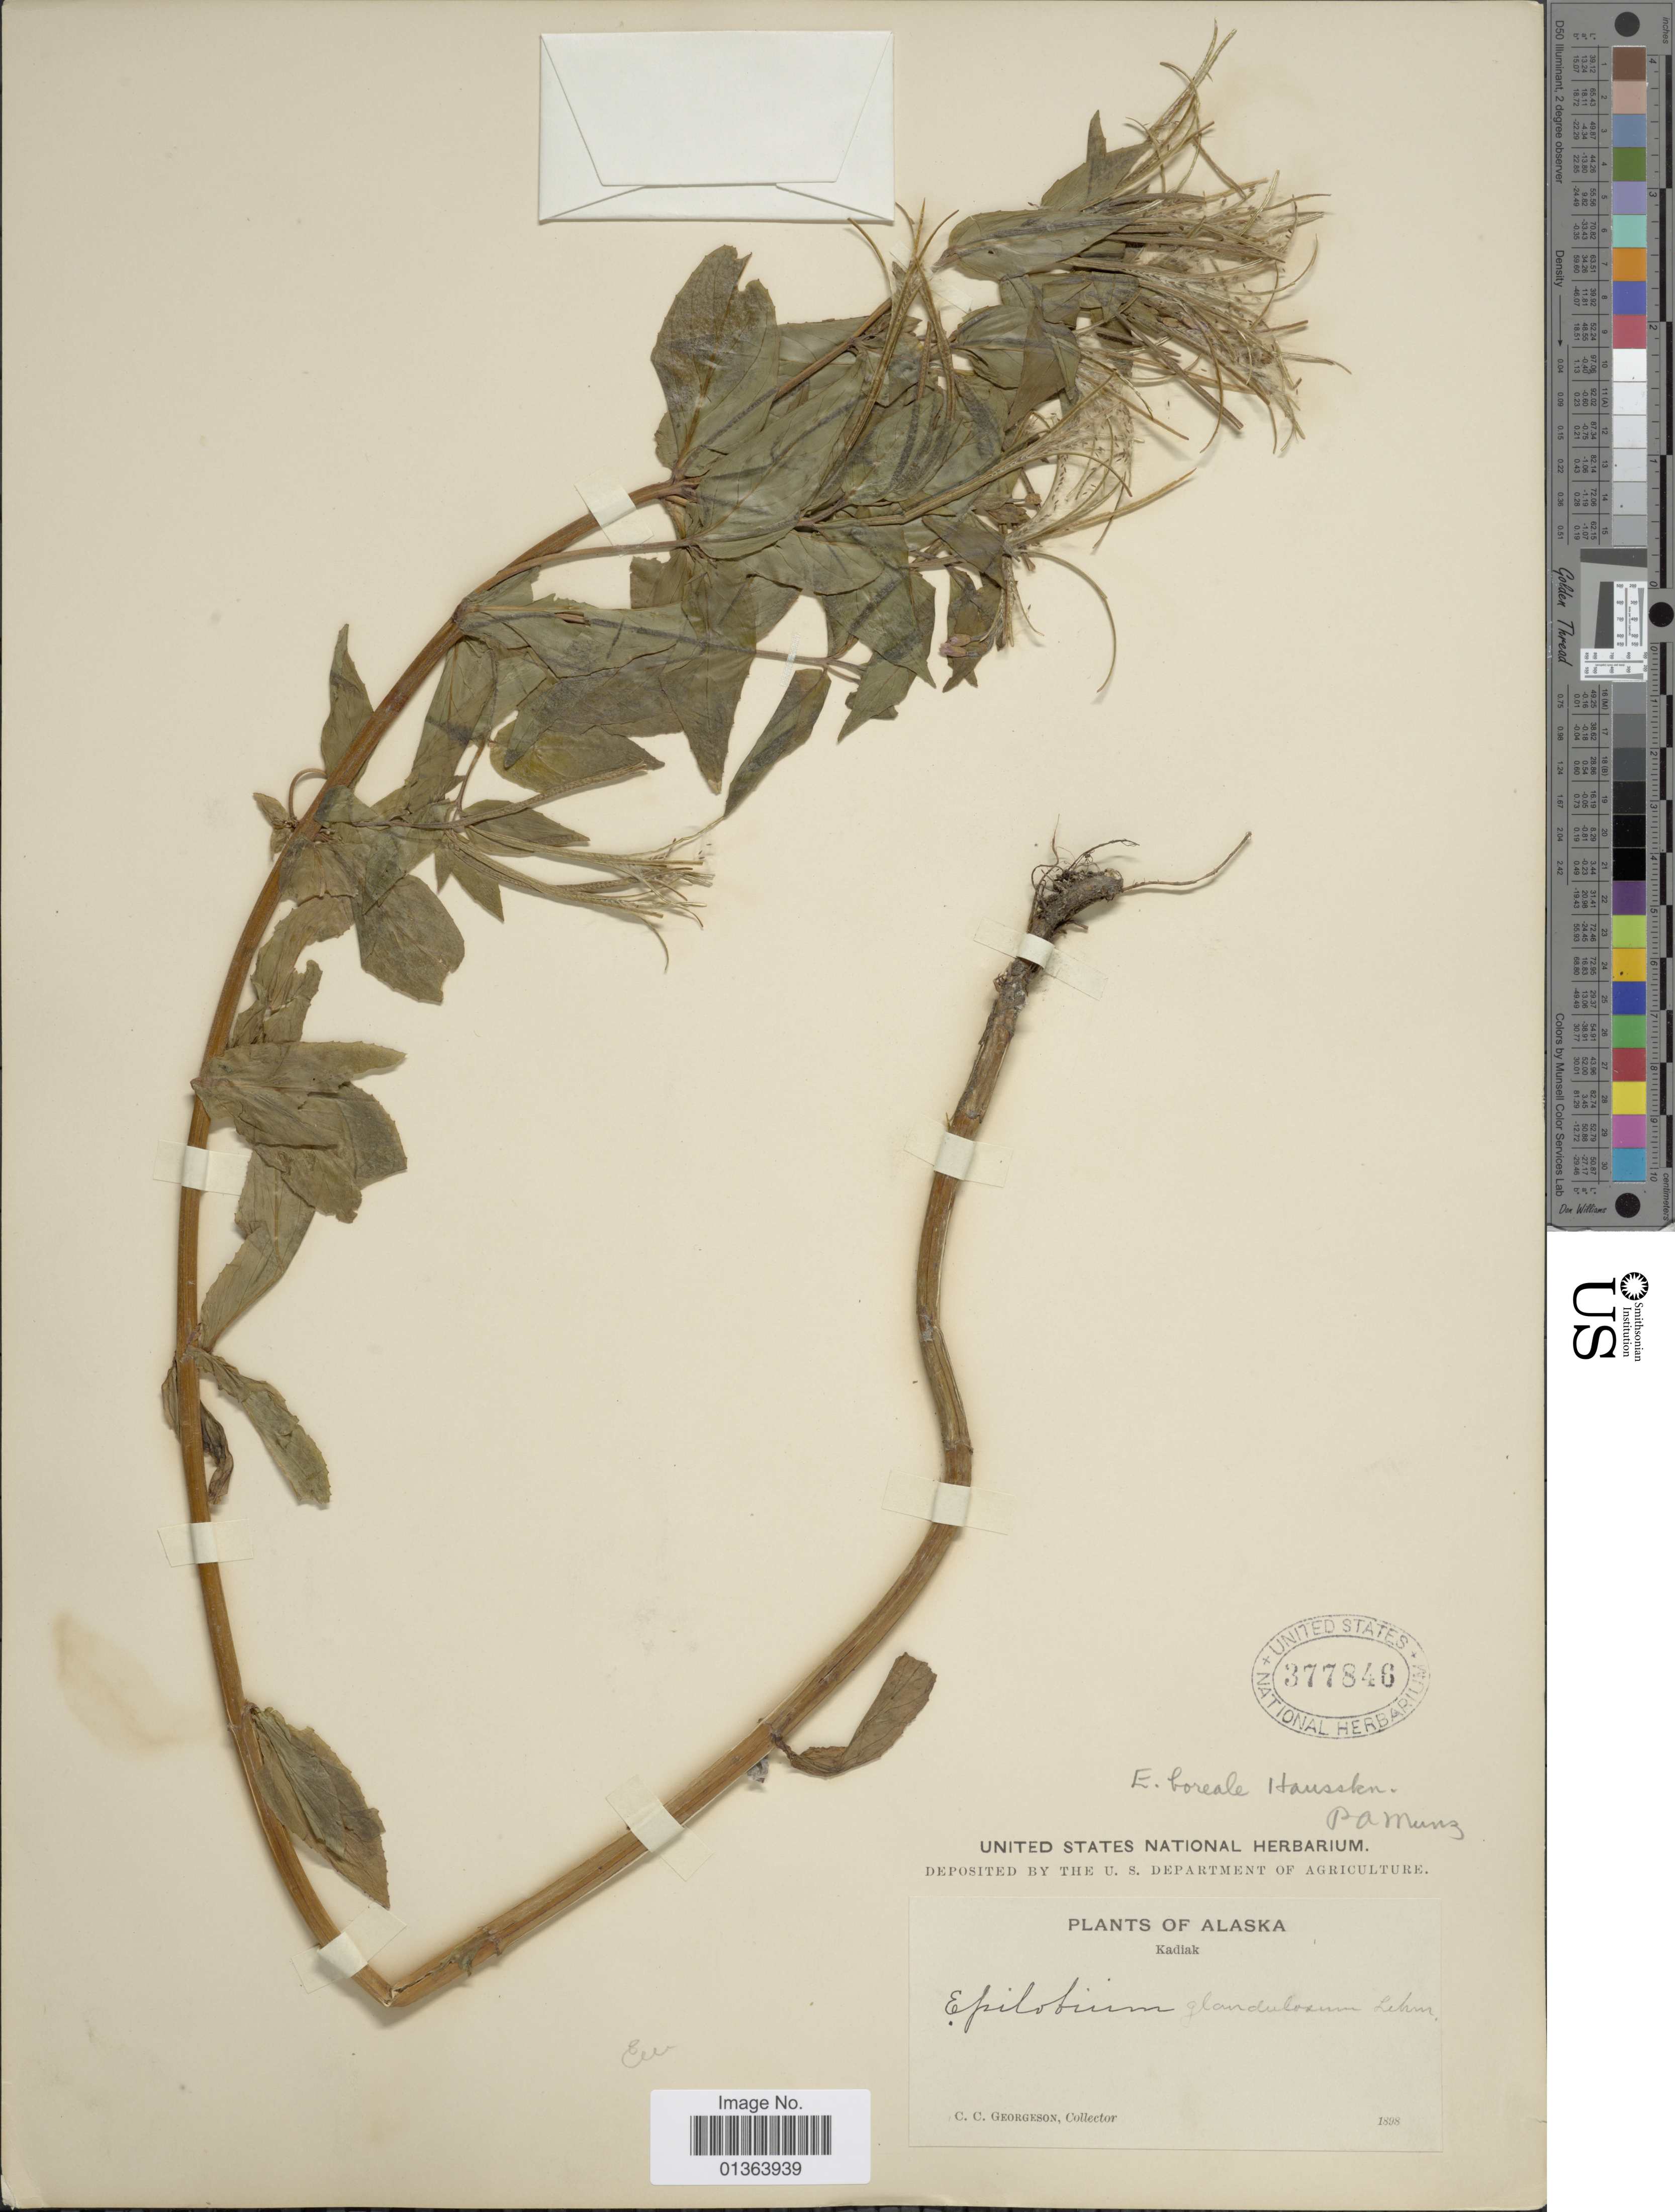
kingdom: Plantae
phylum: Tracheophyta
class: Magnoliopsida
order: Myrtales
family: Onagraceae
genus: Epilobium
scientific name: Epilobium ciliatum subsp. glandulosum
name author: (Lehm.) Hoch & P.H. Raven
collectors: C. Georgeson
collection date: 1898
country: United States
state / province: Alaska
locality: Kadiak.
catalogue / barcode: US 377846